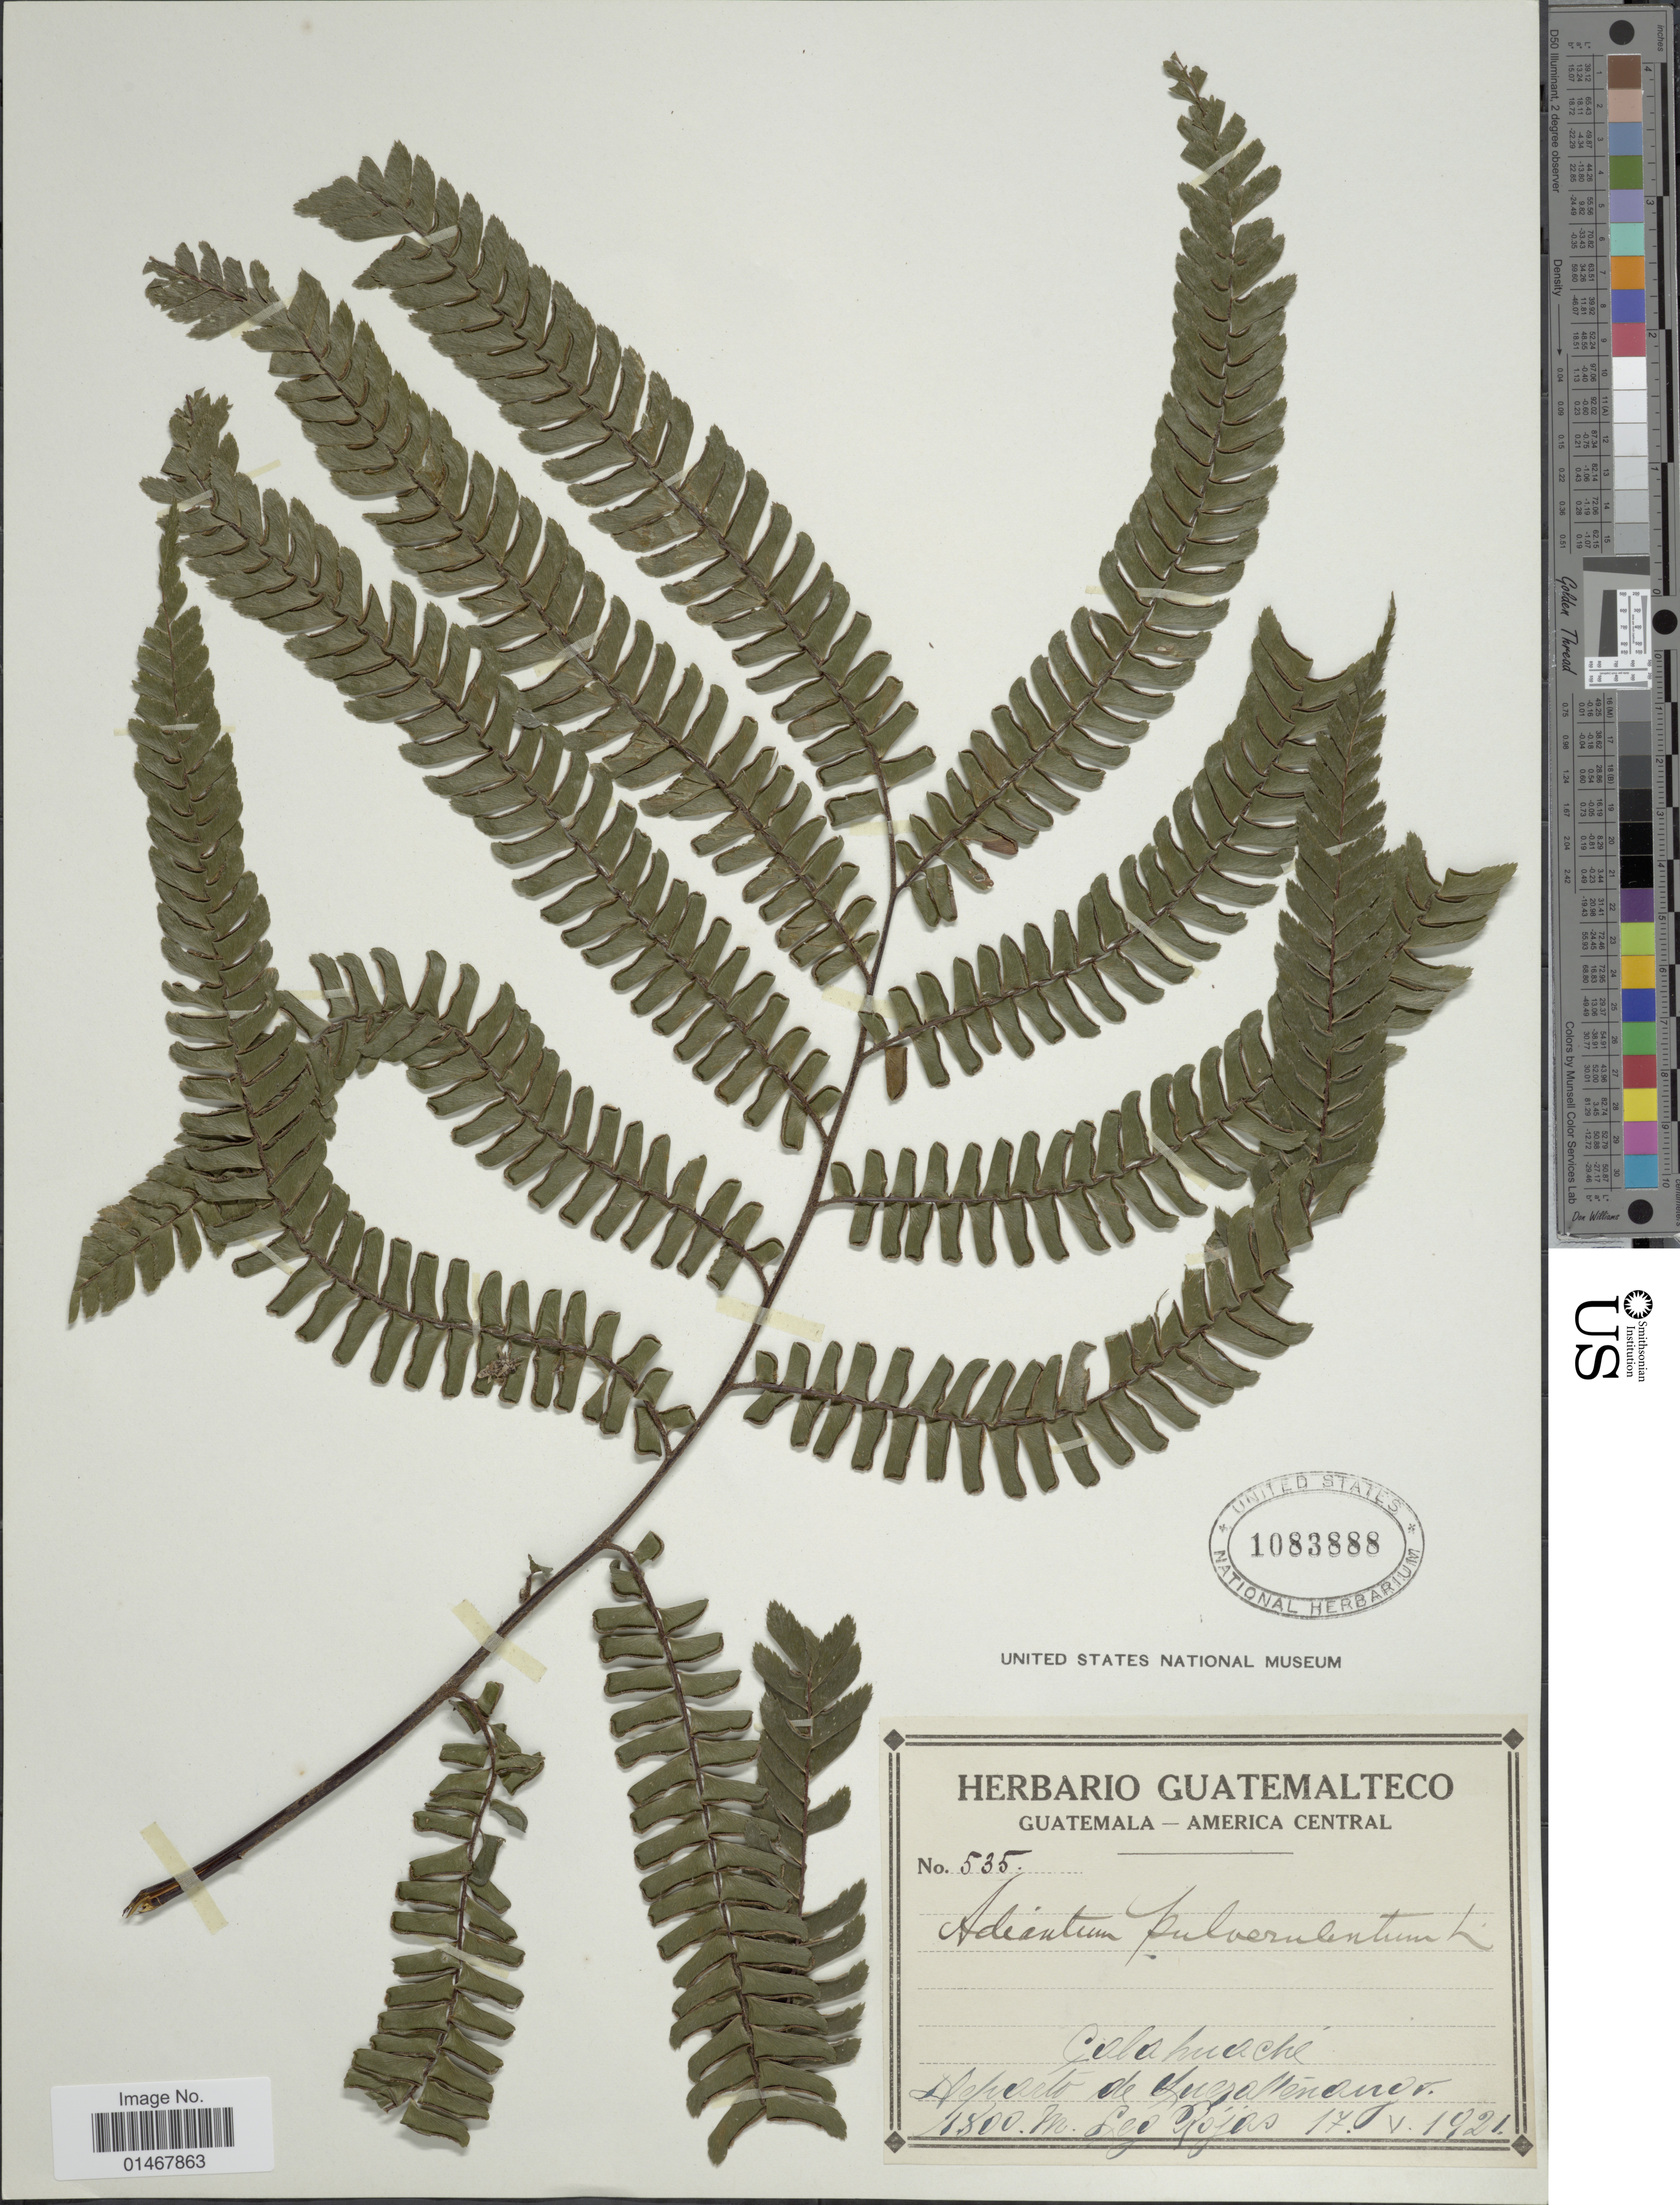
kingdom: Plantae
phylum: Tracheophyta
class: Polypodiopsida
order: Polypodiales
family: Pteridaceae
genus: Adiantum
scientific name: Adiantum pulverulentum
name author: L.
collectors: Rojas, --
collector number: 535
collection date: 1921-05-17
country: Guatemala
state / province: Quetzaltenango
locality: Calahuache, Departo de Quetzaltenango.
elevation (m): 1800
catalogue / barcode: US 1083888